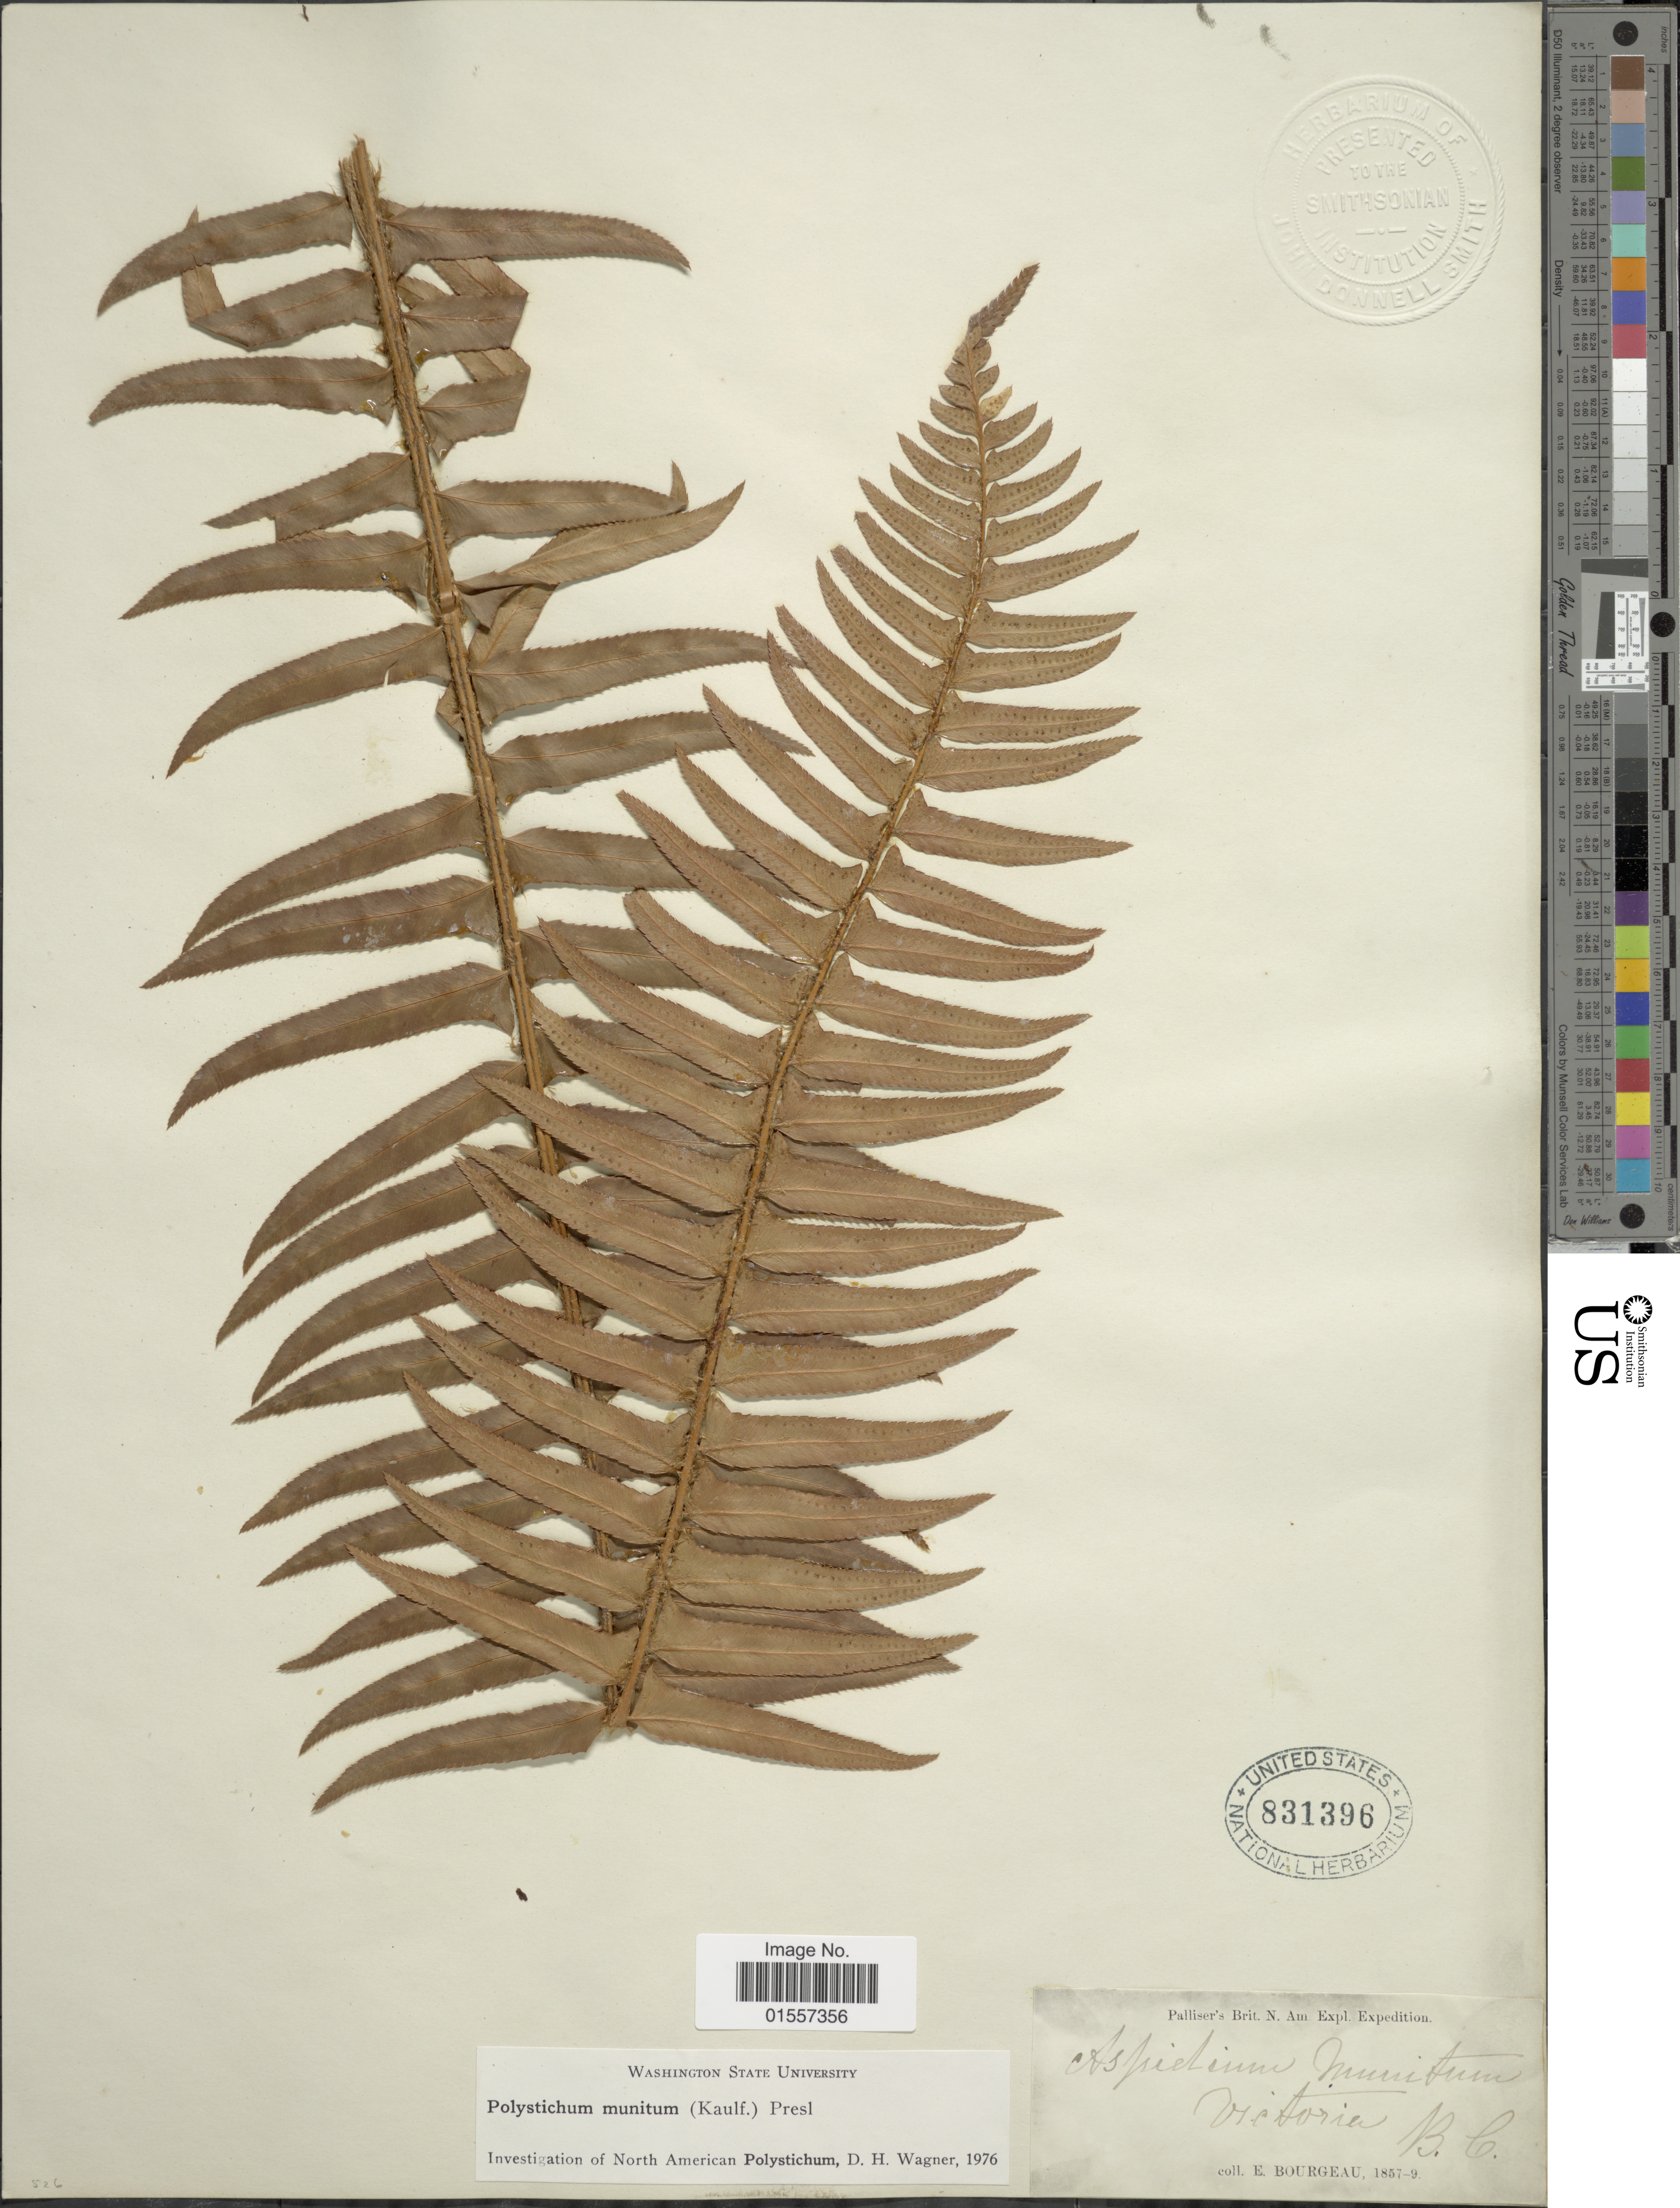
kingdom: Plantae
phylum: Tracheophyta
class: Polypodiopsida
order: Polypodiales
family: Dryopteridaceae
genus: Polystichum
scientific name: Polystichum munitum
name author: (Kaulf.) C. Presl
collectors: E. Bourgeau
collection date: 1857/1859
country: Canada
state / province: British Columbia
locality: Victoria B. C.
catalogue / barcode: US 831396